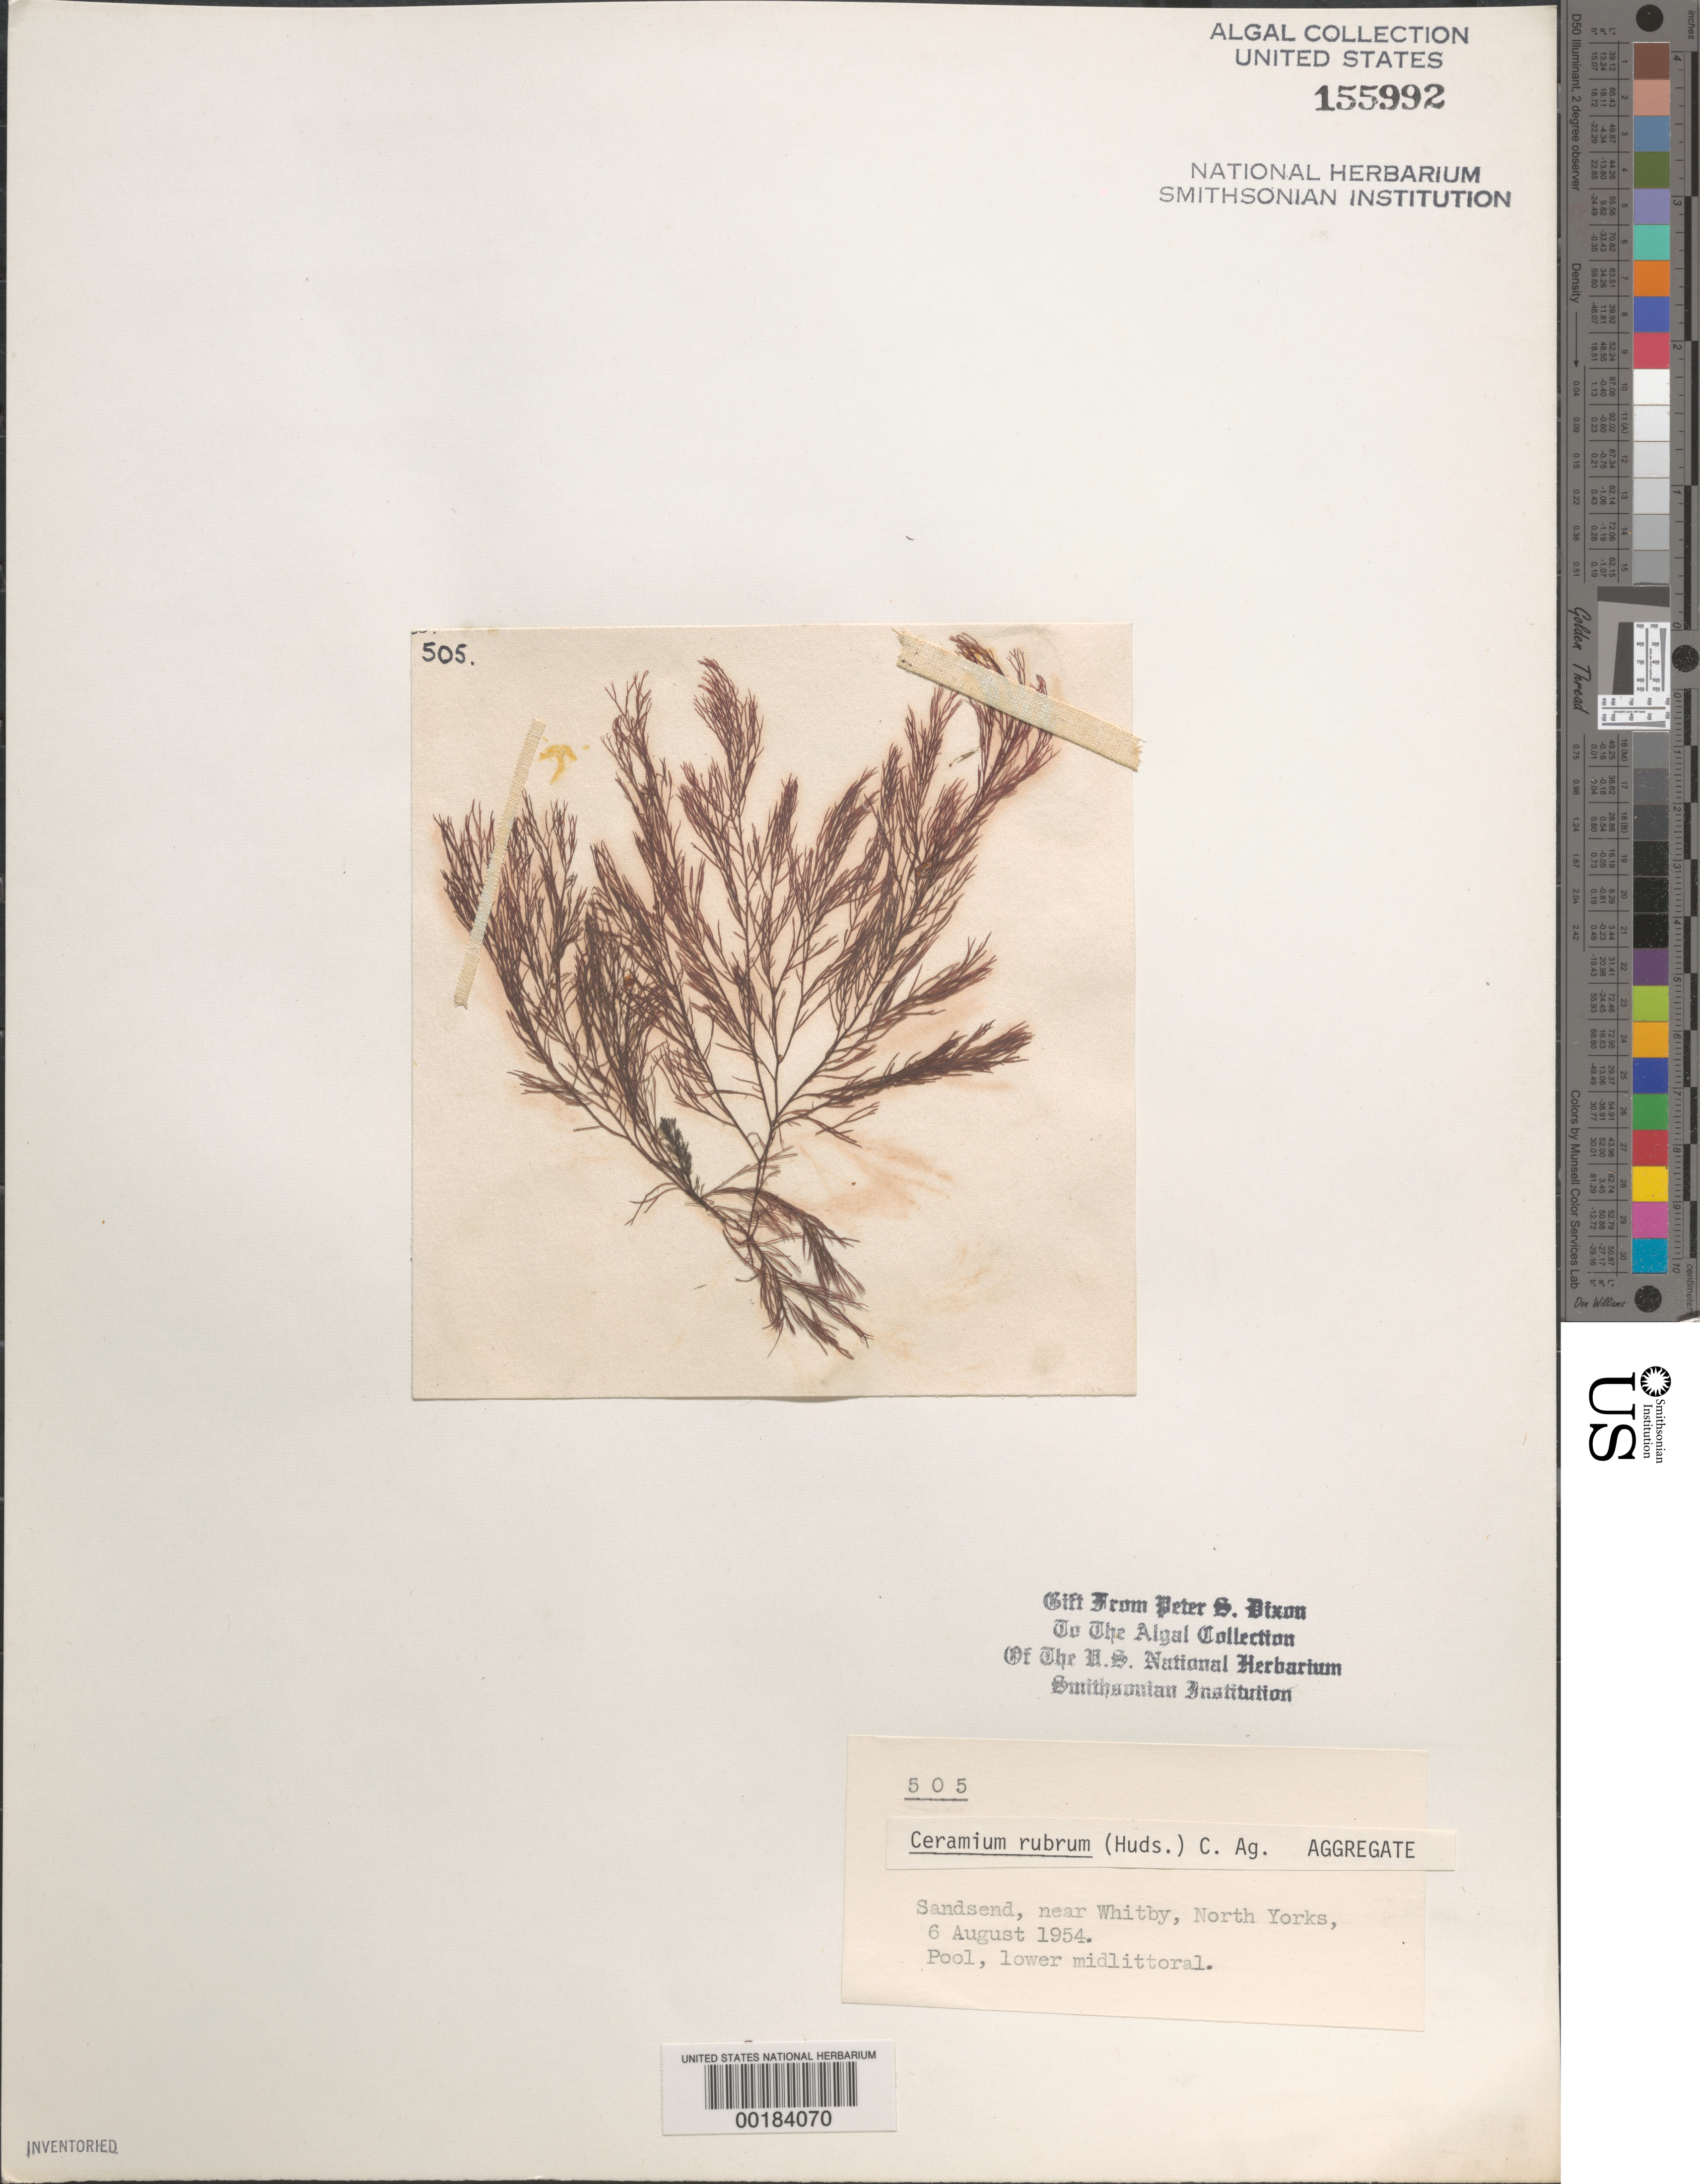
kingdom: Plantae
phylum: Rhodophyta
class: Florideophyceae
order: Ceramiales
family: Ceramiaceae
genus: Ceramium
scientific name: Ceramium rubrum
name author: C. Agardh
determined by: Dixon, P. S.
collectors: P. S. Dixon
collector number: PSD 505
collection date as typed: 06 Aug 1954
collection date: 1954-08-06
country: United Kingdom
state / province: England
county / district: North Yorkshire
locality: Sandsend, near Whitby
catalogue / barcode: US 155992